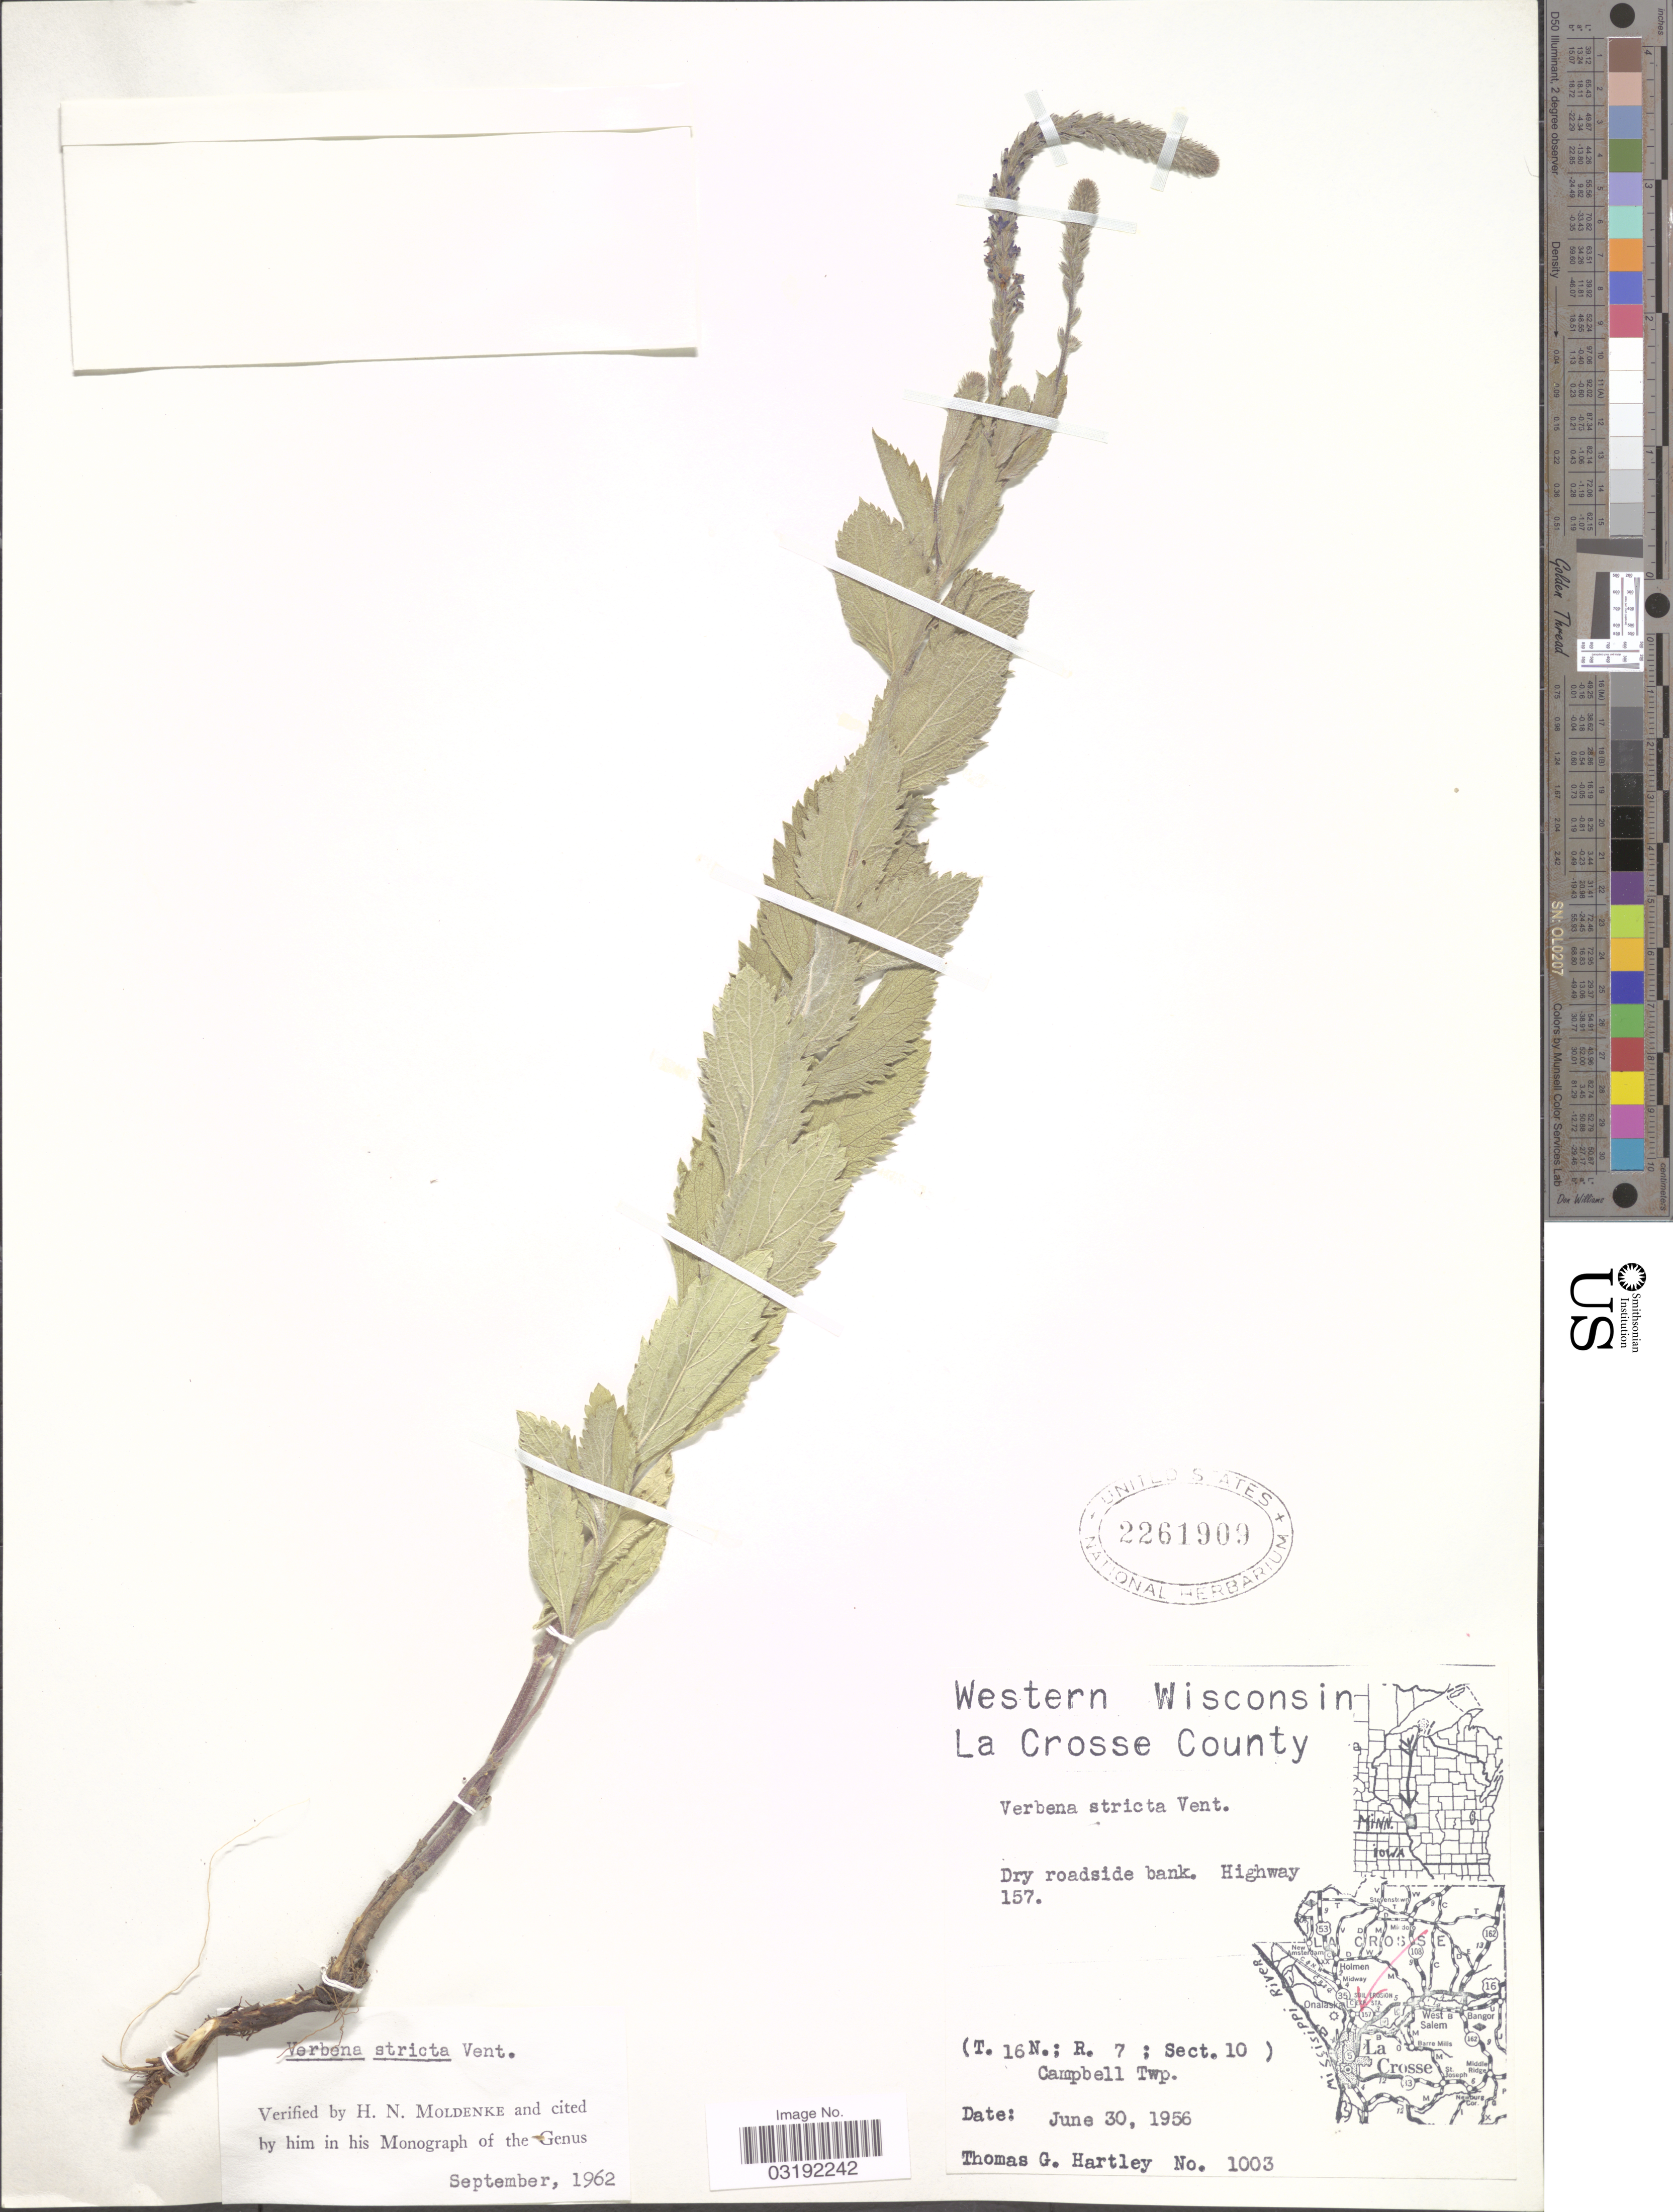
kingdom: Plantae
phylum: Tracheophyta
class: Magnoliopsida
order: Lamiales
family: Verbenaceae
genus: Verbena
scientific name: Verbena stricta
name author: Vent.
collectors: T. G. Hartley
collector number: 1003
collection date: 1956-06-30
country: United States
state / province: Wisconsin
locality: Western Wisconsin, La Crosse County. Highway 157. (T. 16N.; R. 7; Sect. 10) Campbell Twp.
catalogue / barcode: US 2261909